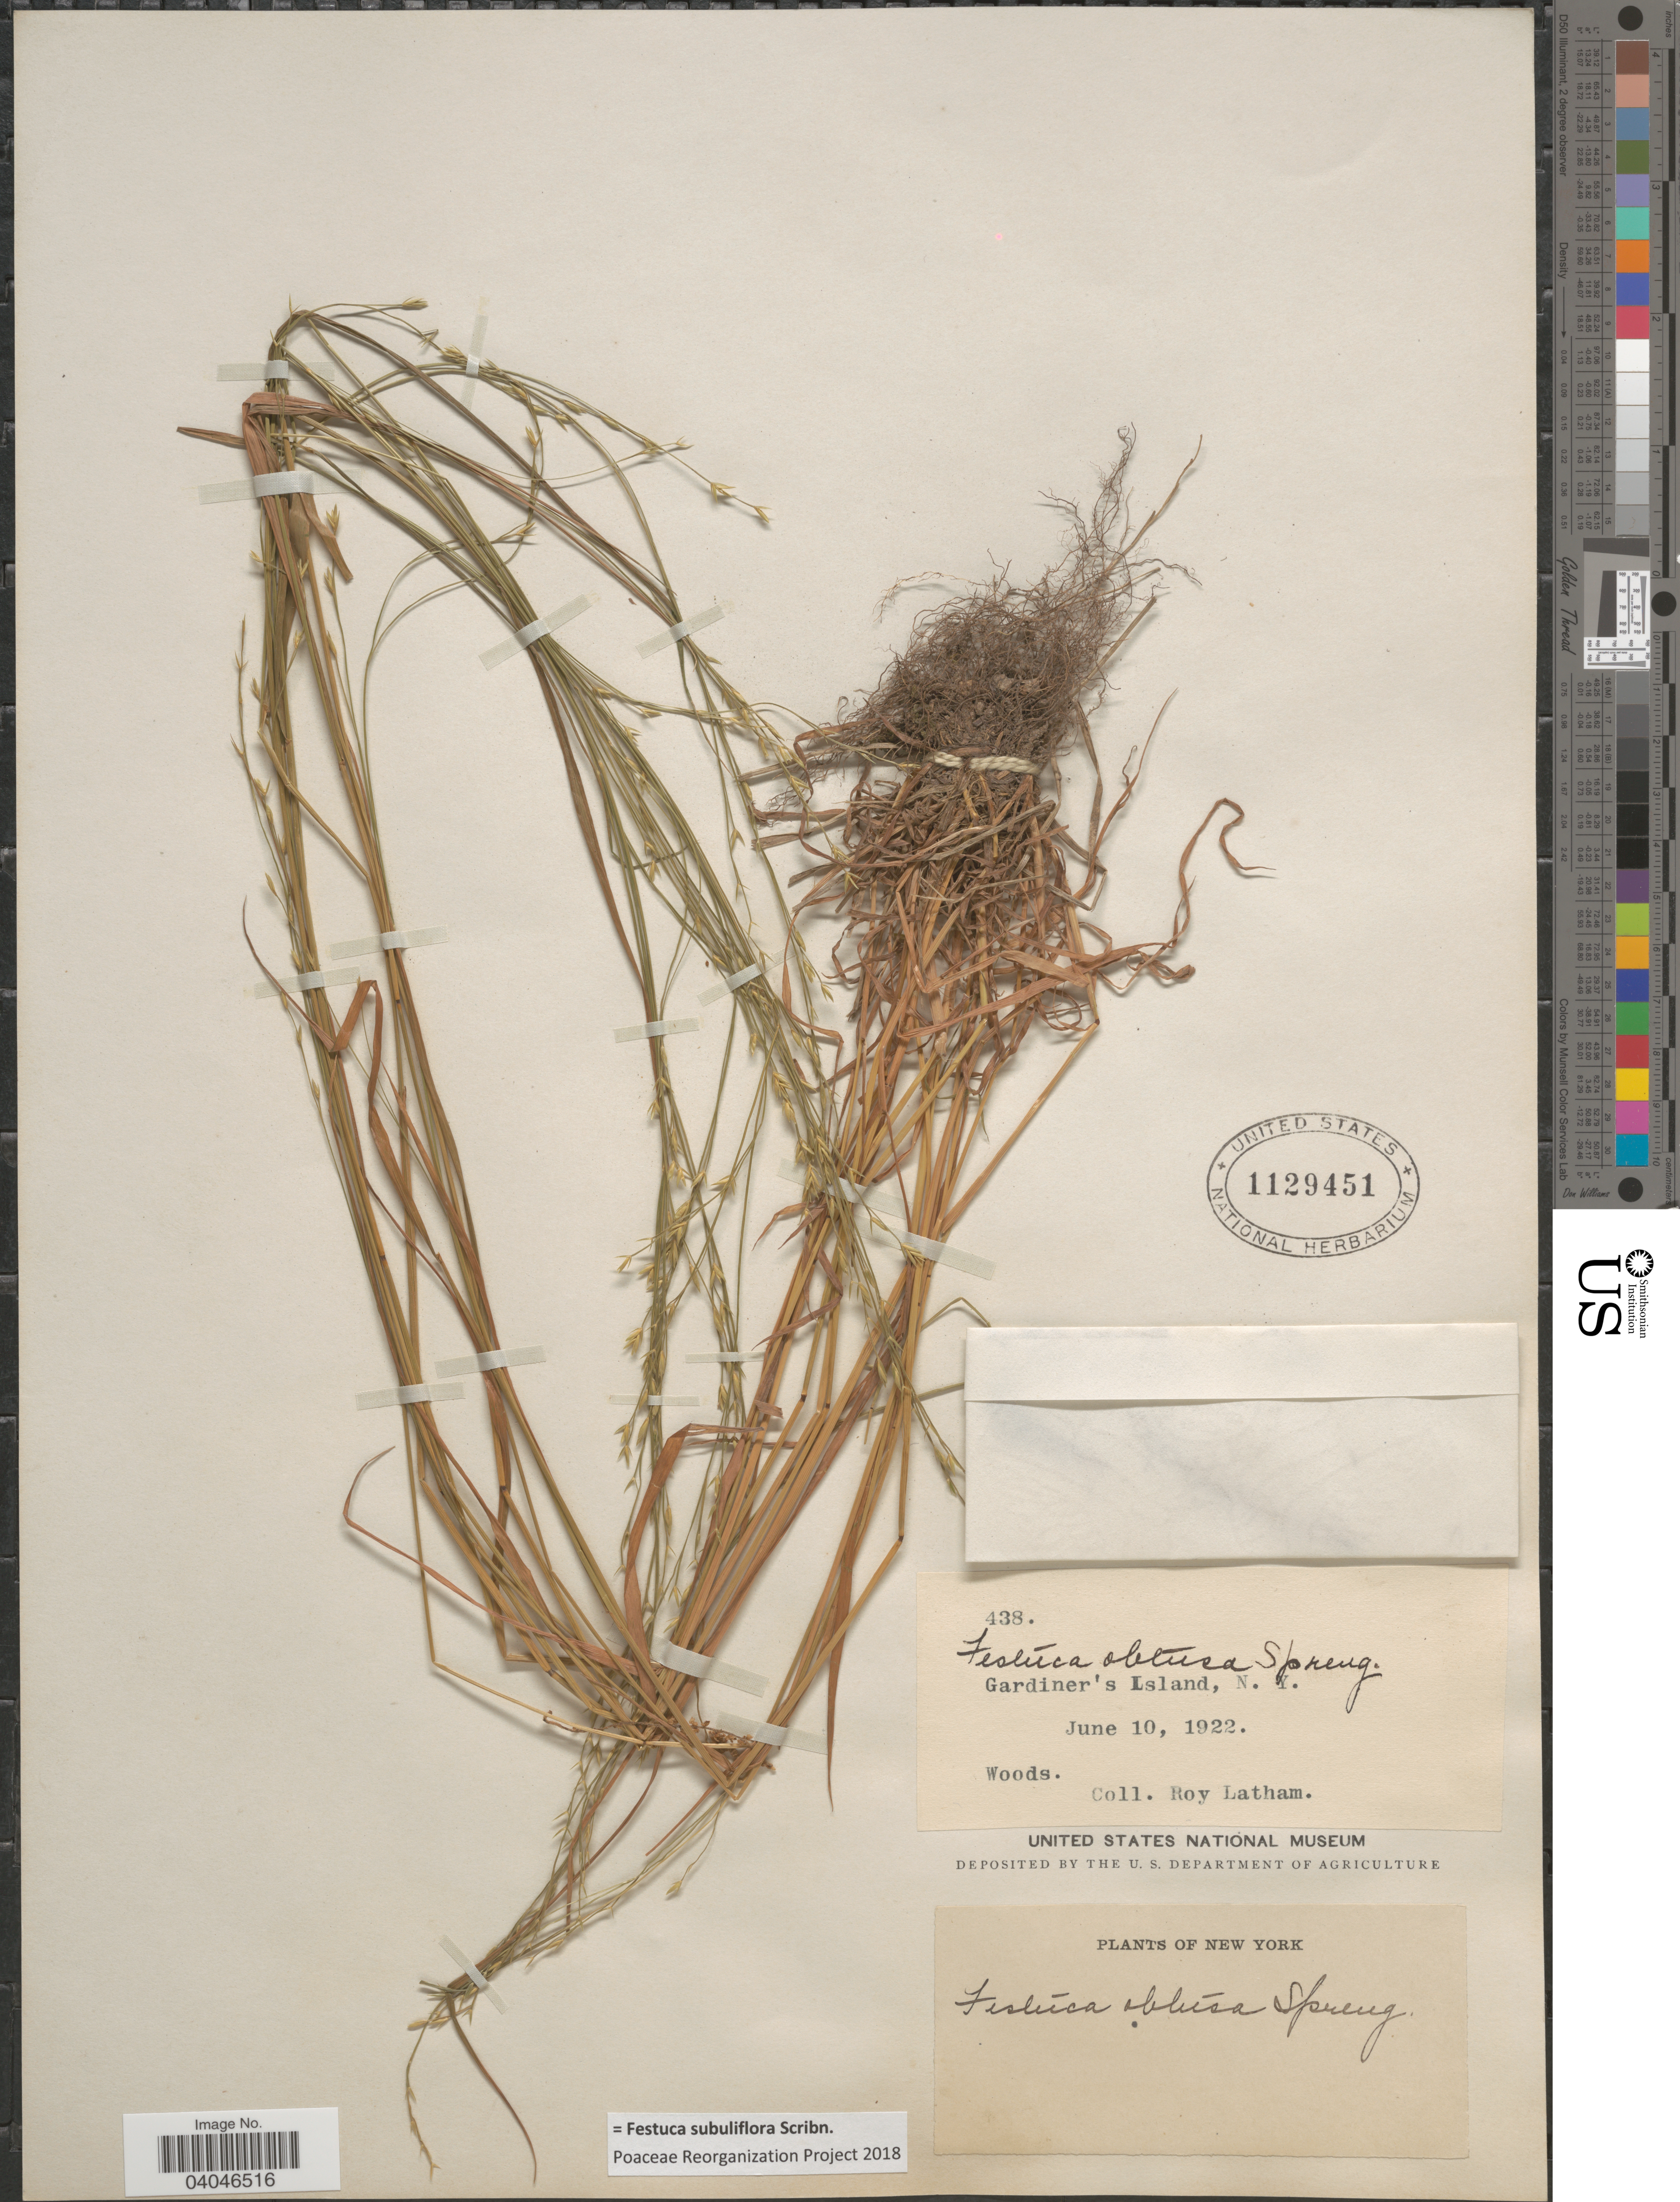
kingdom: Plantae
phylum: Tracheophyta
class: Liliopsida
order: Poales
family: Poaceae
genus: Festuca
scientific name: Festuca subuliflora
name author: Scribn.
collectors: R. Latham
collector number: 438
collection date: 1922-06-10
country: United States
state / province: New York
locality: Gardiner's Island.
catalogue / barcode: US 1129451